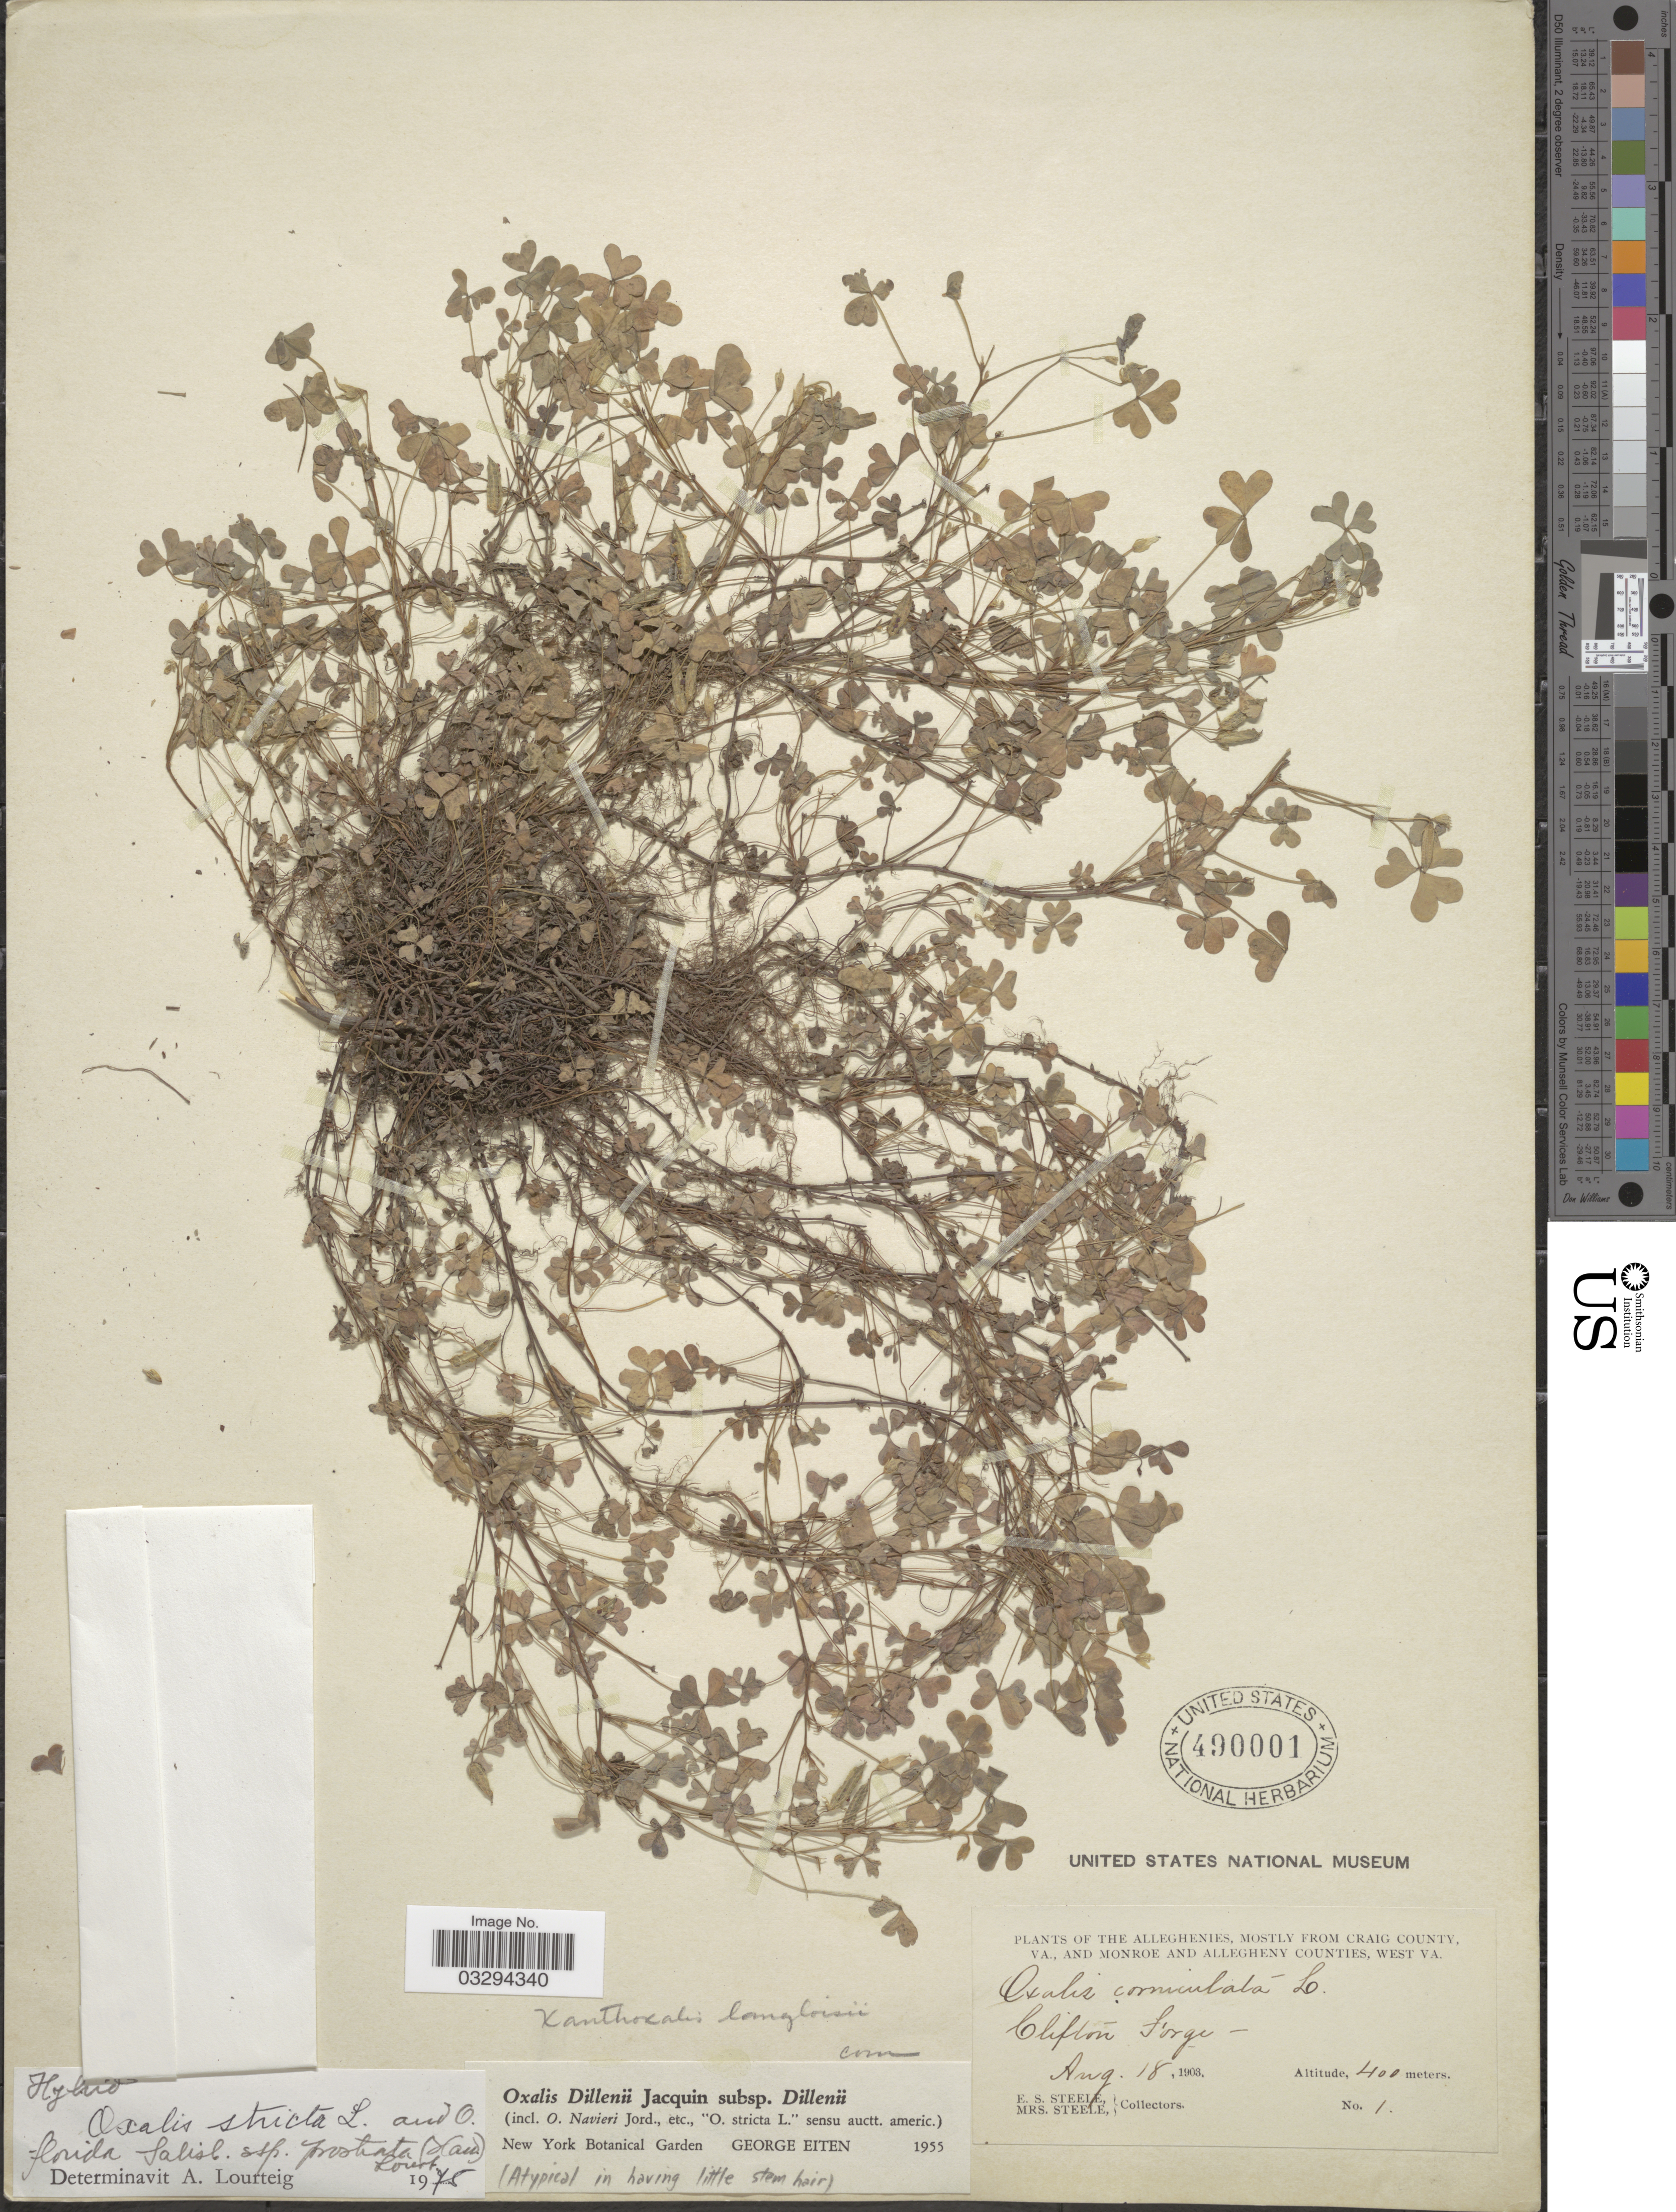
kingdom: Plantae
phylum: Tracheophyta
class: Magnoliopsida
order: Oxalidales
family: Oxalidaceae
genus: Oxalis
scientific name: Oxalis florida subsp. prostrata x O. stricta L.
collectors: E. Steele & Mrs. E. S. Steele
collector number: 1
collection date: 1903-08-18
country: United States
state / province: Virginia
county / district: Craig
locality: The Alleghenies, mostly from Craig County, VA., and Monroe and Alleghany Counties, West VA. Clifton Forge.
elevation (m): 400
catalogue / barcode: US 490001